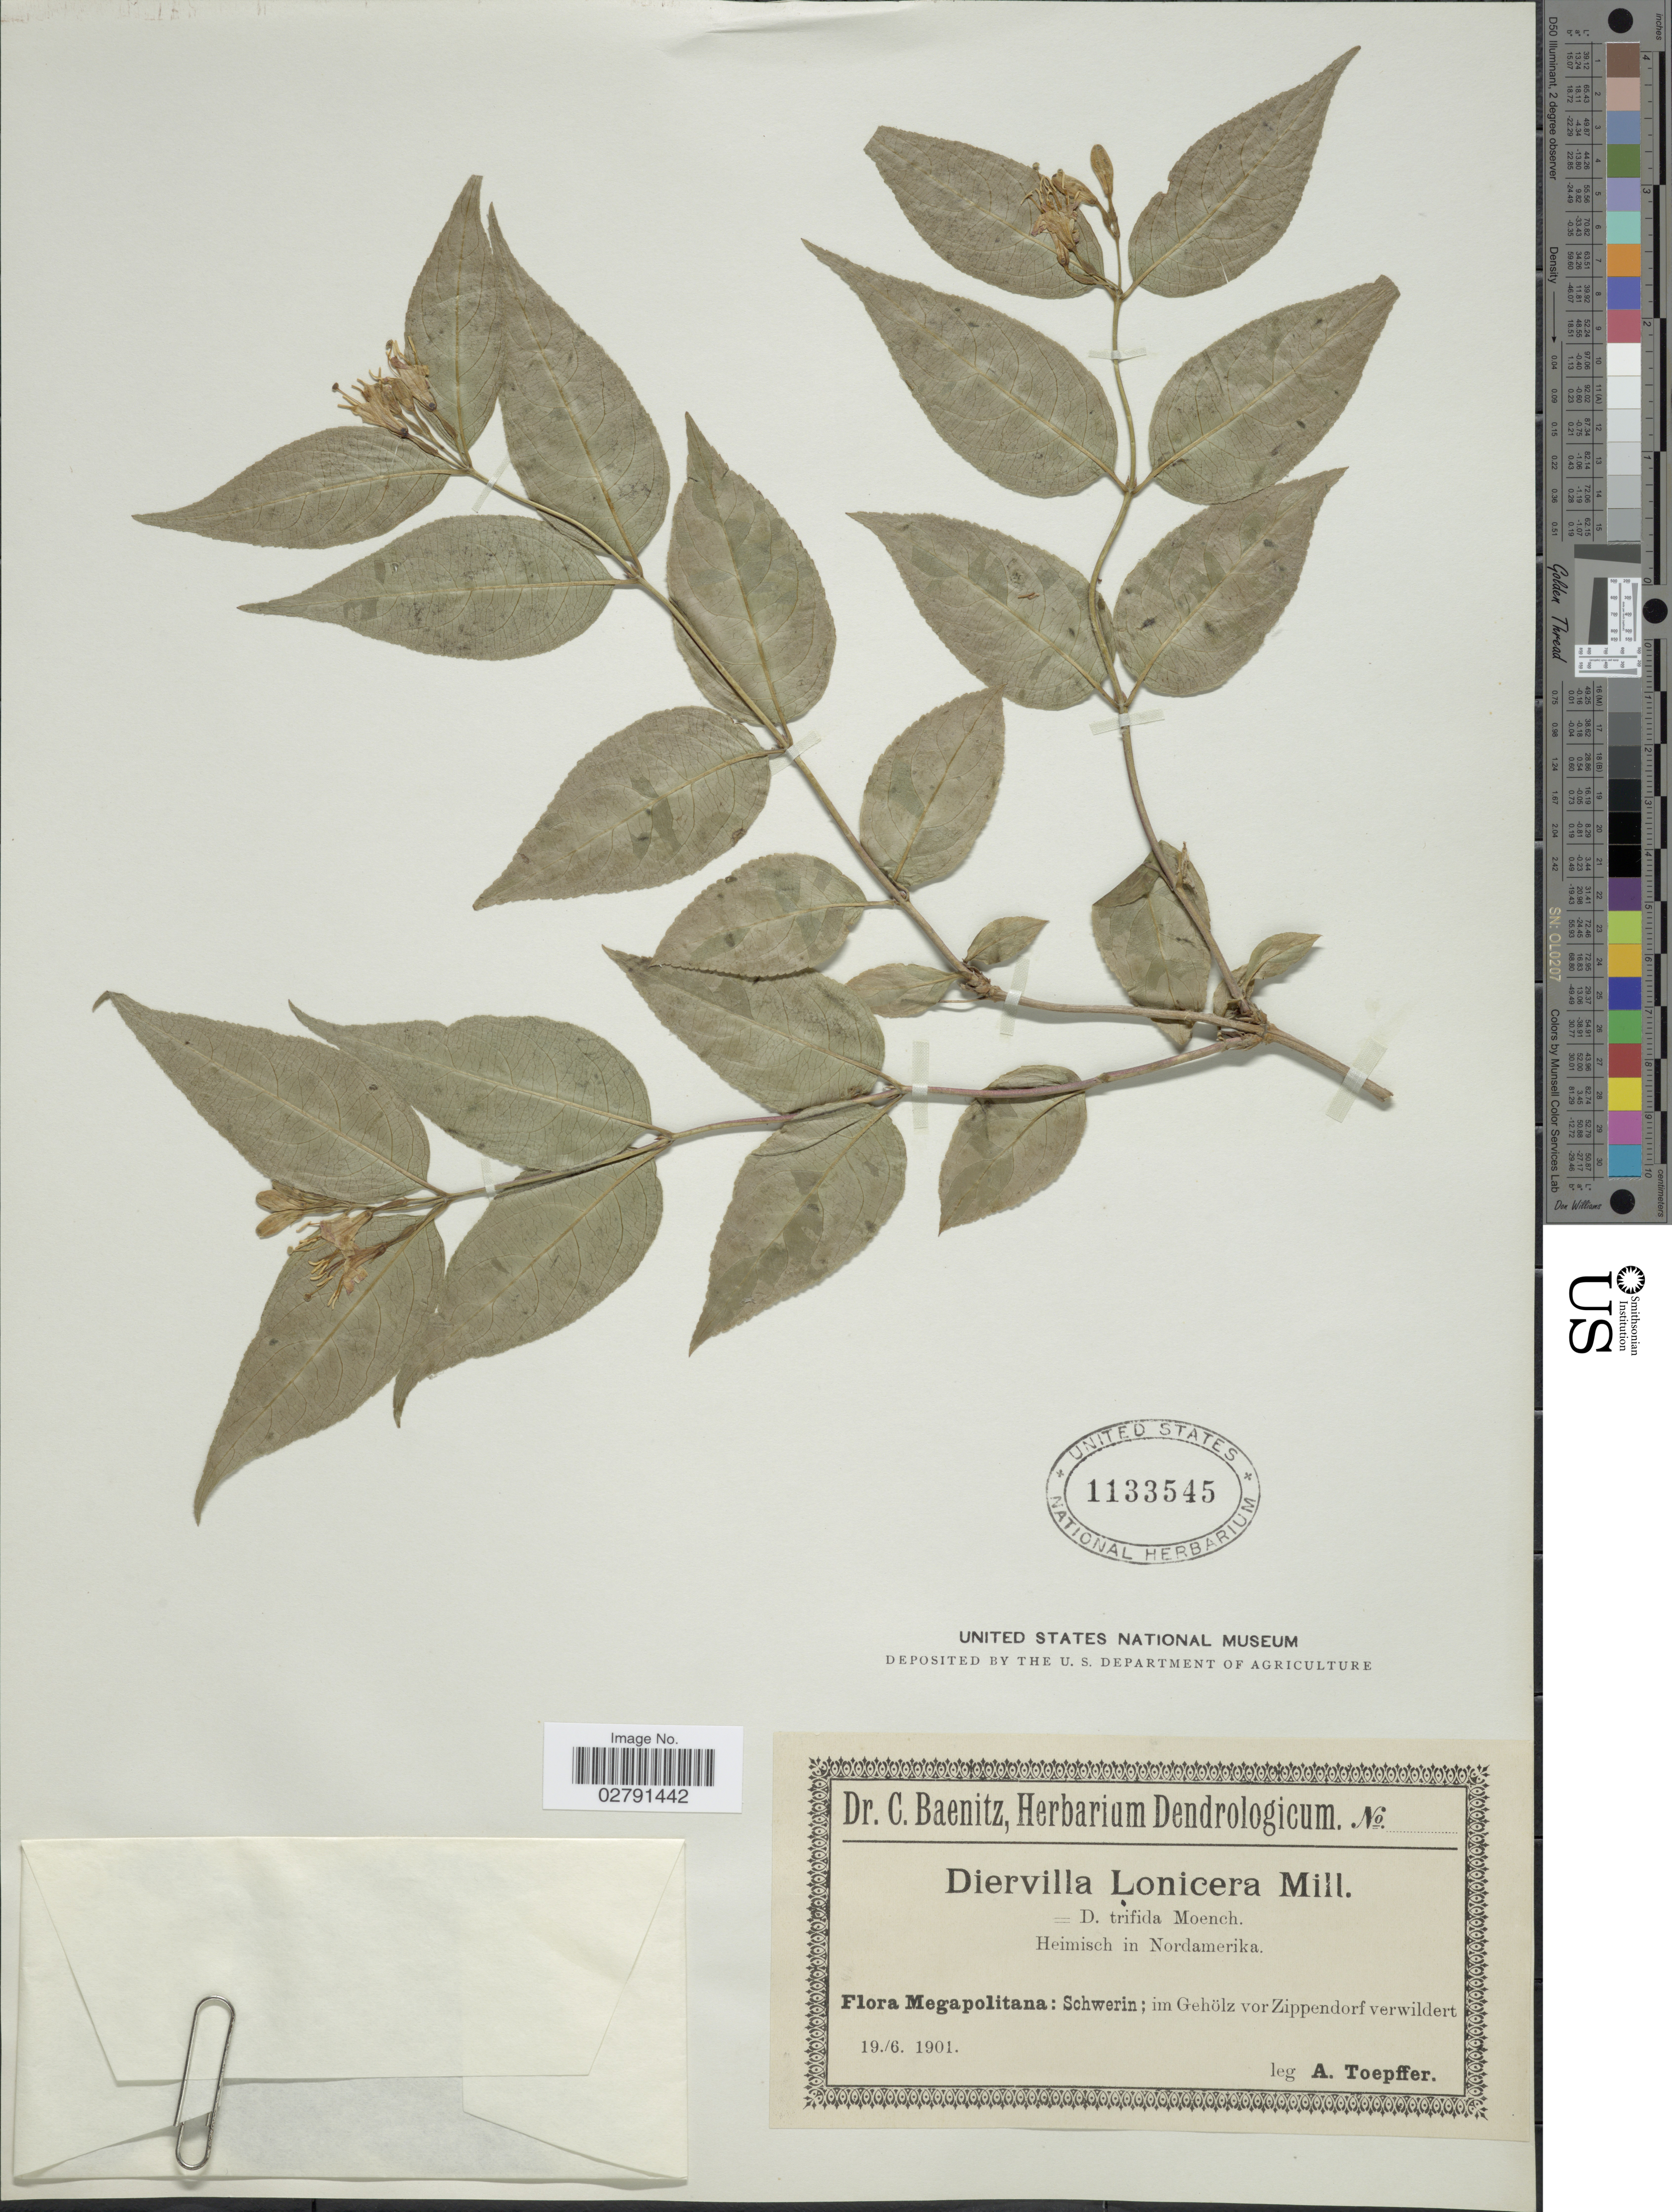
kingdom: Plantae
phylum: Tracheophyta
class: Magnoliopsida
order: Dipsacales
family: Caprifoliaceae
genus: Diervilla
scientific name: Diervilla lonicera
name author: Mill.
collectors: A. Toepffer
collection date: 1901-06-19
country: Germany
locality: Megapolitana: Schwerin; im Gehölz vor Zippendorf verwildert.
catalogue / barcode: US 1133545